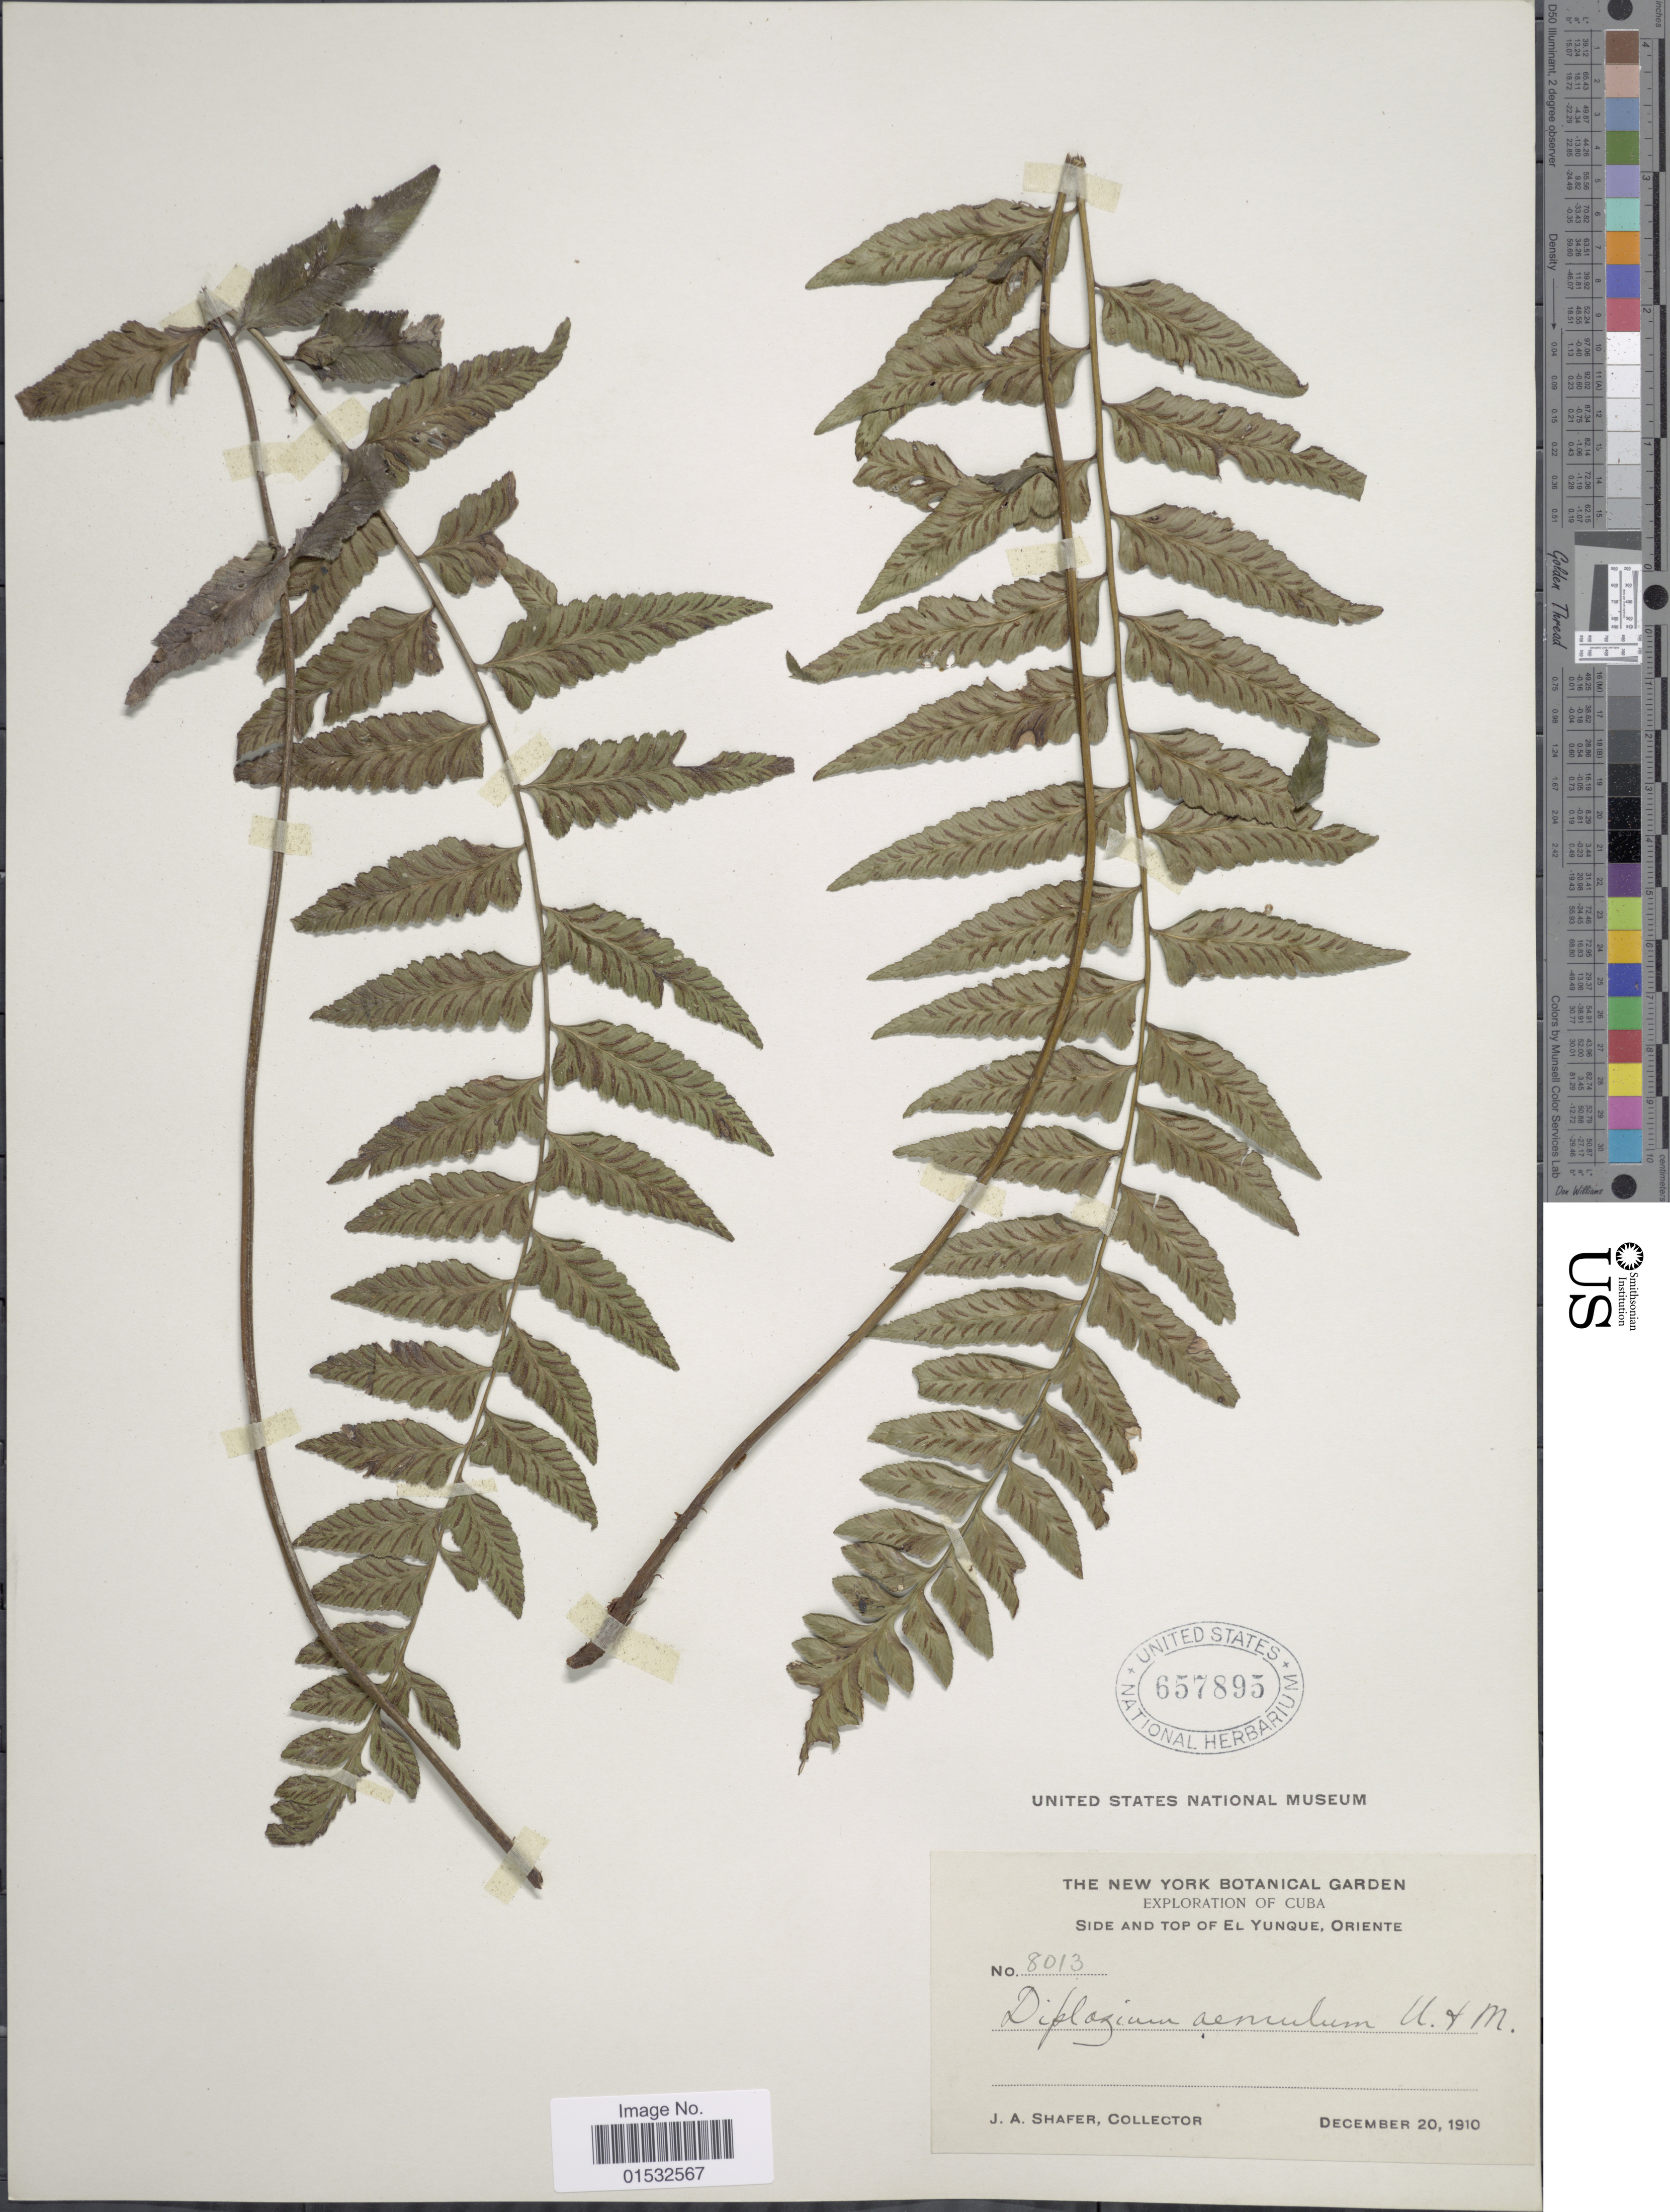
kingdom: Plantae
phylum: Tracheophyta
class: Polypodiopsida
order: Polypodiales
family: Athyriaceae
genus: Diplazium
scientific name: Diplazium cristatum x D. unilobum (Poir.) Hieron.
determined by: Sánchez, C.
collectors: J. A. Shafer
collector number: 8013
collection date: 1910-12-20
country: Cuba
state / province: Oriente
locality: Side and Top of El Yunque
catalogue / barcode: US 657895